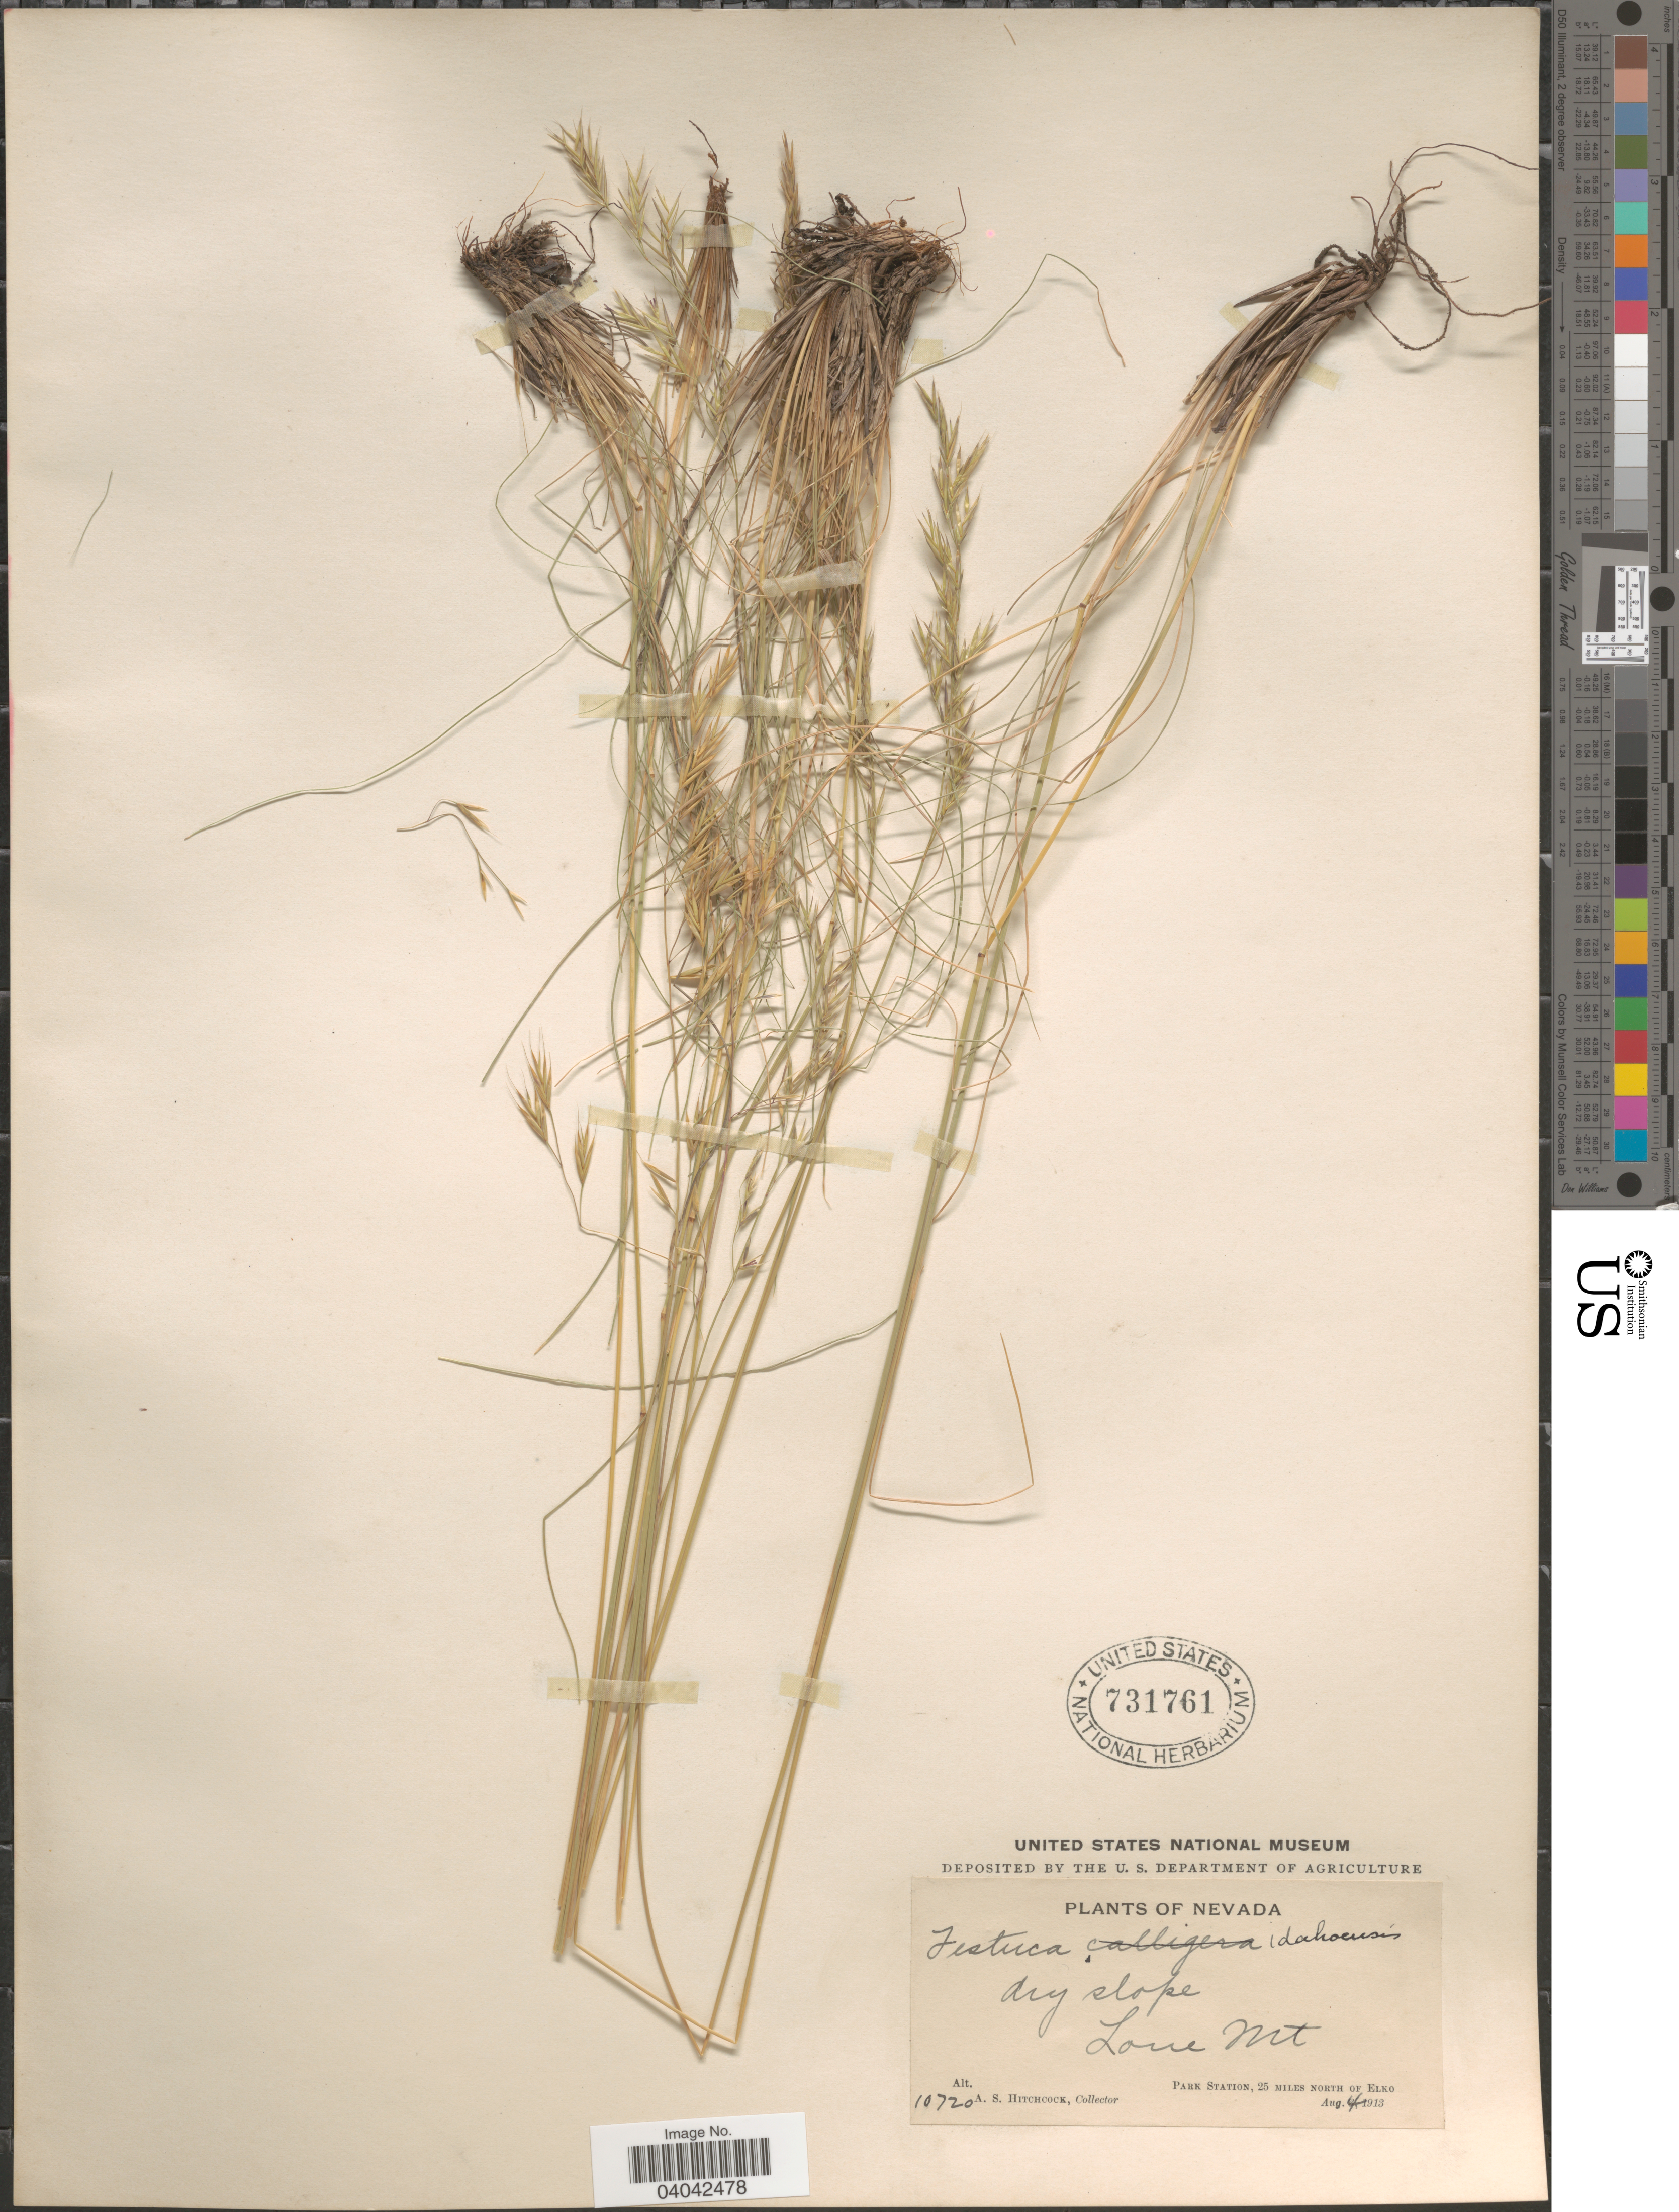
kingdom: Plantae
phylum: Tracheophyta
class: Liliopsida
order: Poales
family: Poaceae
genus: Festuca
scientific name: Festuca idahoensis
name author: Elmer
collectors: A. S. Hitchcock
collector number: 10720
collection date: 1913-08-04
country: United States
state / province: Nevada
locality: Lone Mt. Park Station, 25 miles north of Elko.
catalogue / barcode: US 731761